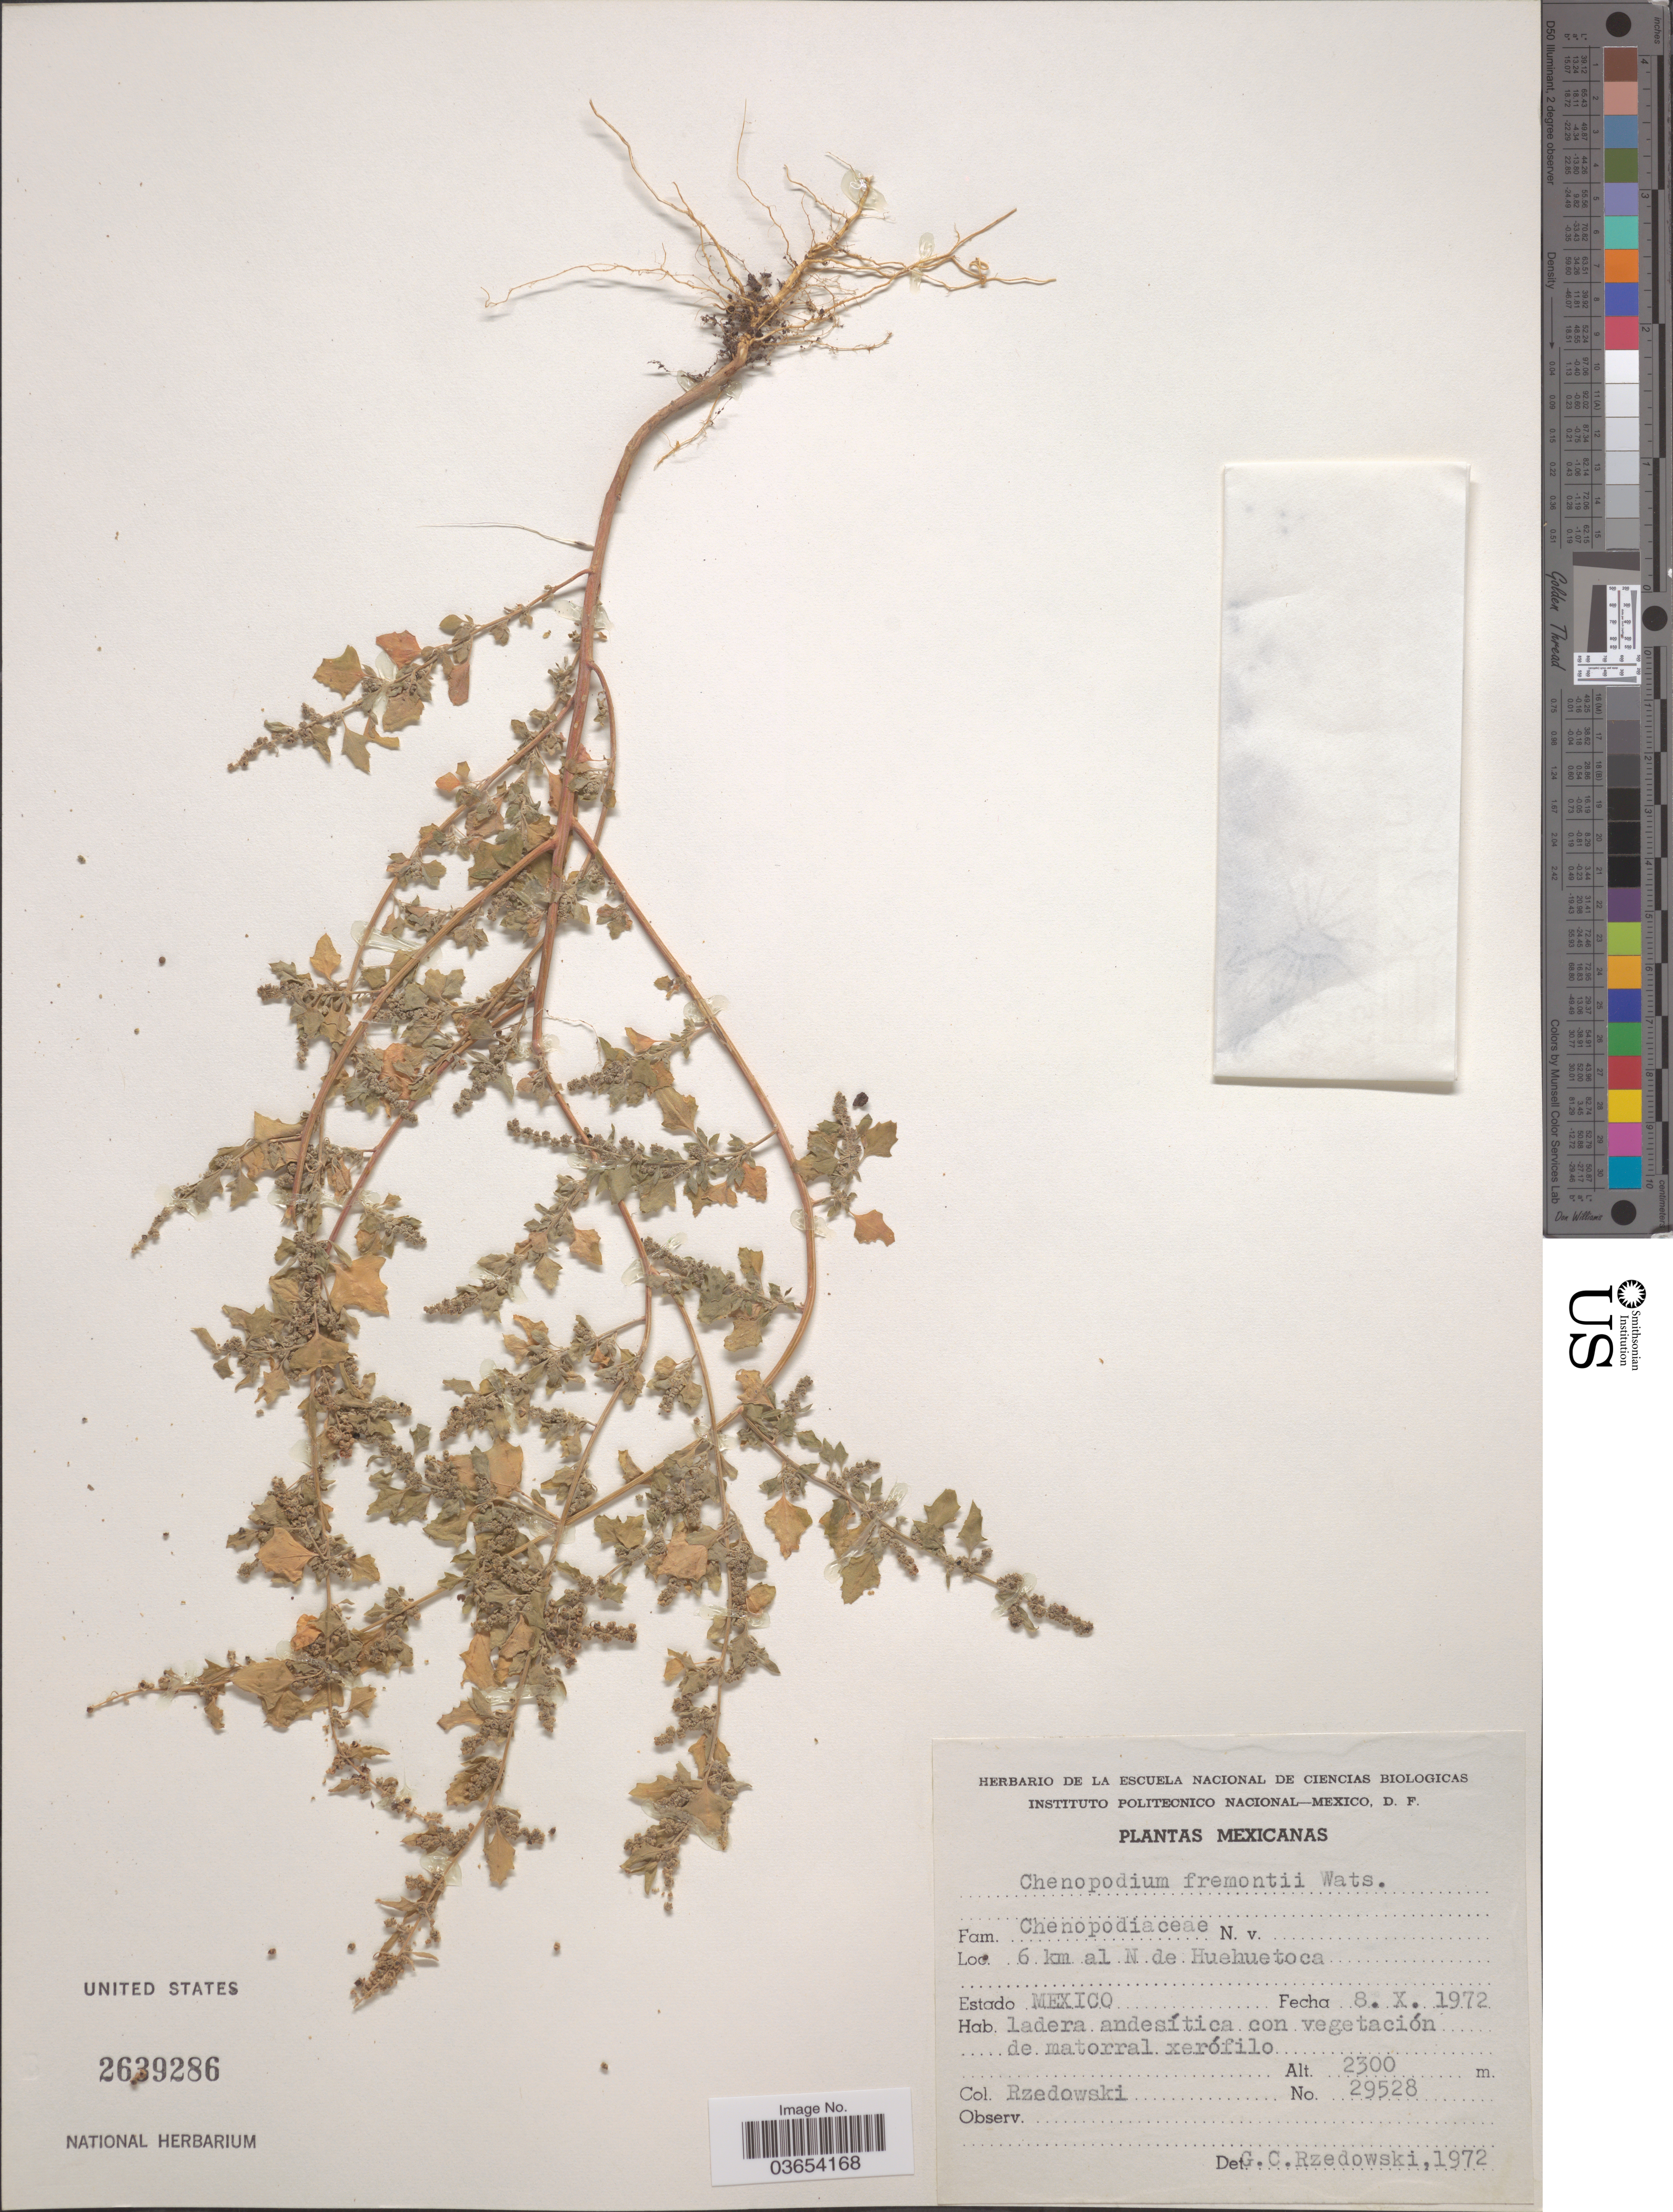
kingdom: Plantae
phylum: Tracheophyta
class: Magnoliopsida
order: Caryophyllales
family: Amaranthaceae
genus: Chenopodium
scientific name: Chenopodium fremontii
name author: S. Watson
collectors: Rzedowski, --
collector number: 29528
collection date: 1972-10-08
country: Mexico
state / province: México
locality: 6 km al N de Huehuetoca.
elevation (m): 2300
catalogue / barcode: US 2639286